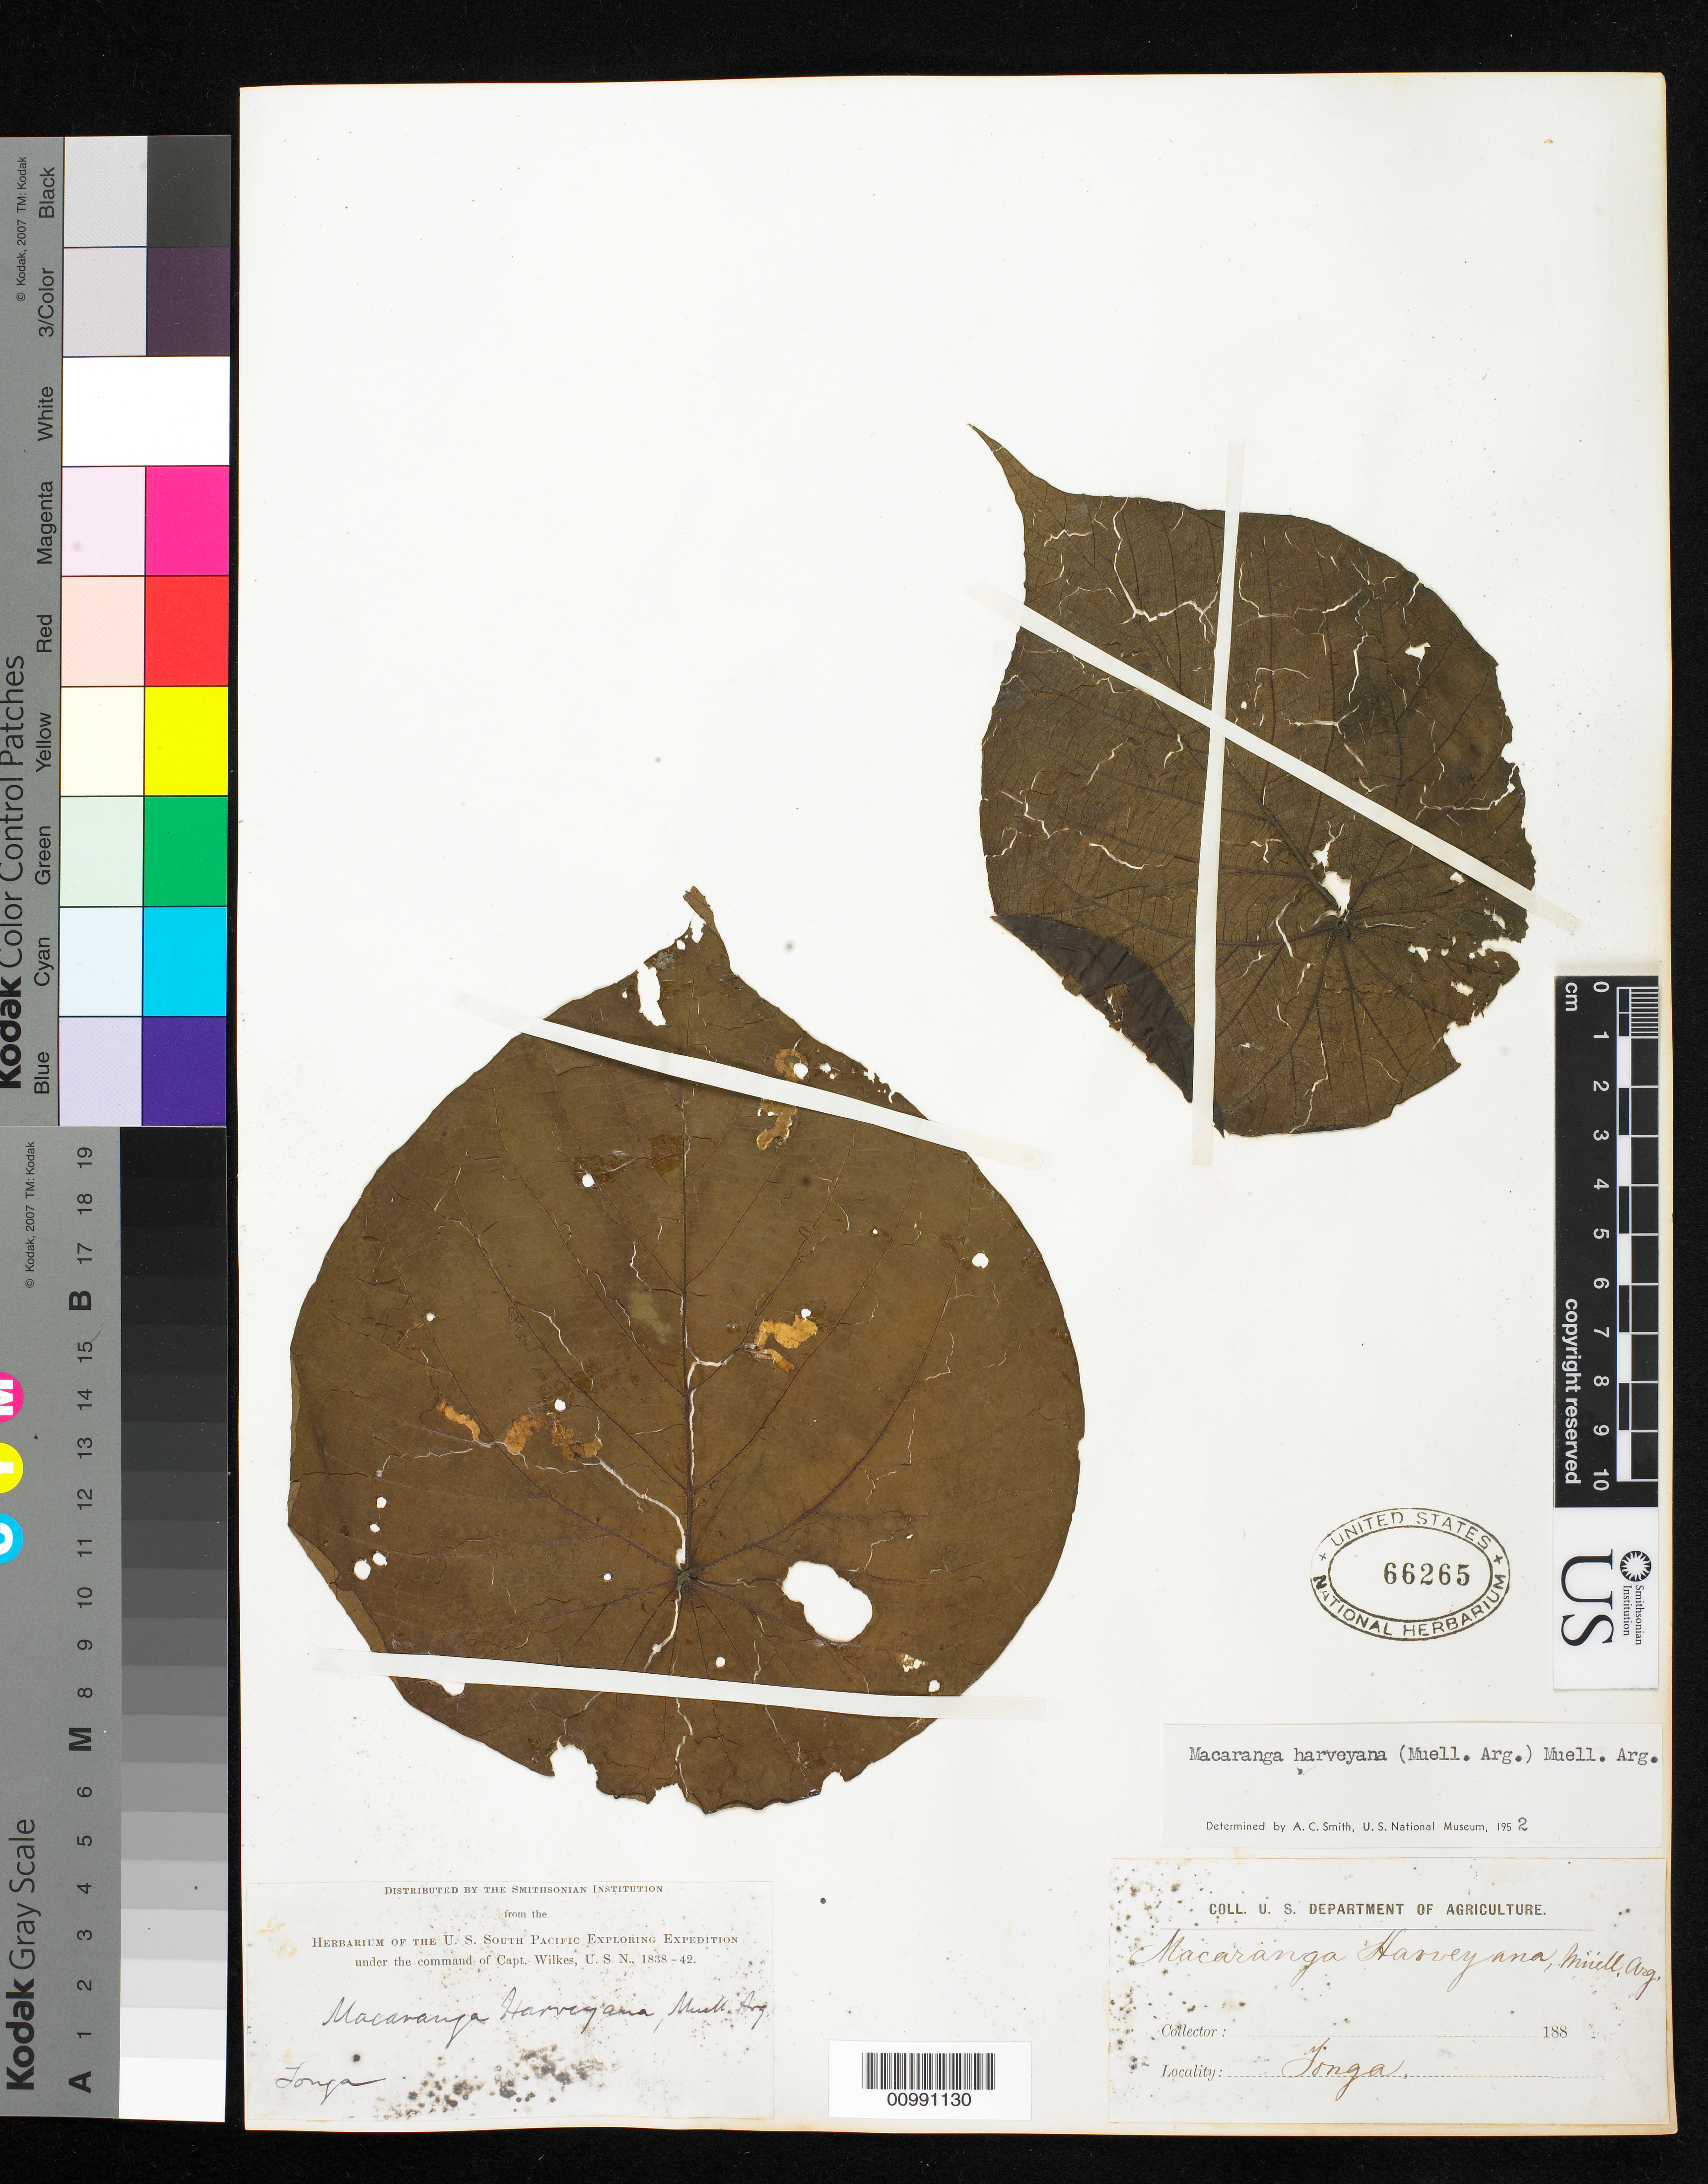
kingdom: Plantae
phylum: Tracheophyta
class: Magnoliopsida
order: Malpighiales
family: Euphorbiaceae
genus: Macaranga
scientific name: Macaranga harveyana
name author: Müll. Arg.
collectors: Wilkes Explor. Exped.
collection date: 1838/1842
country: Tonga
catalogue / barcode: US 66265